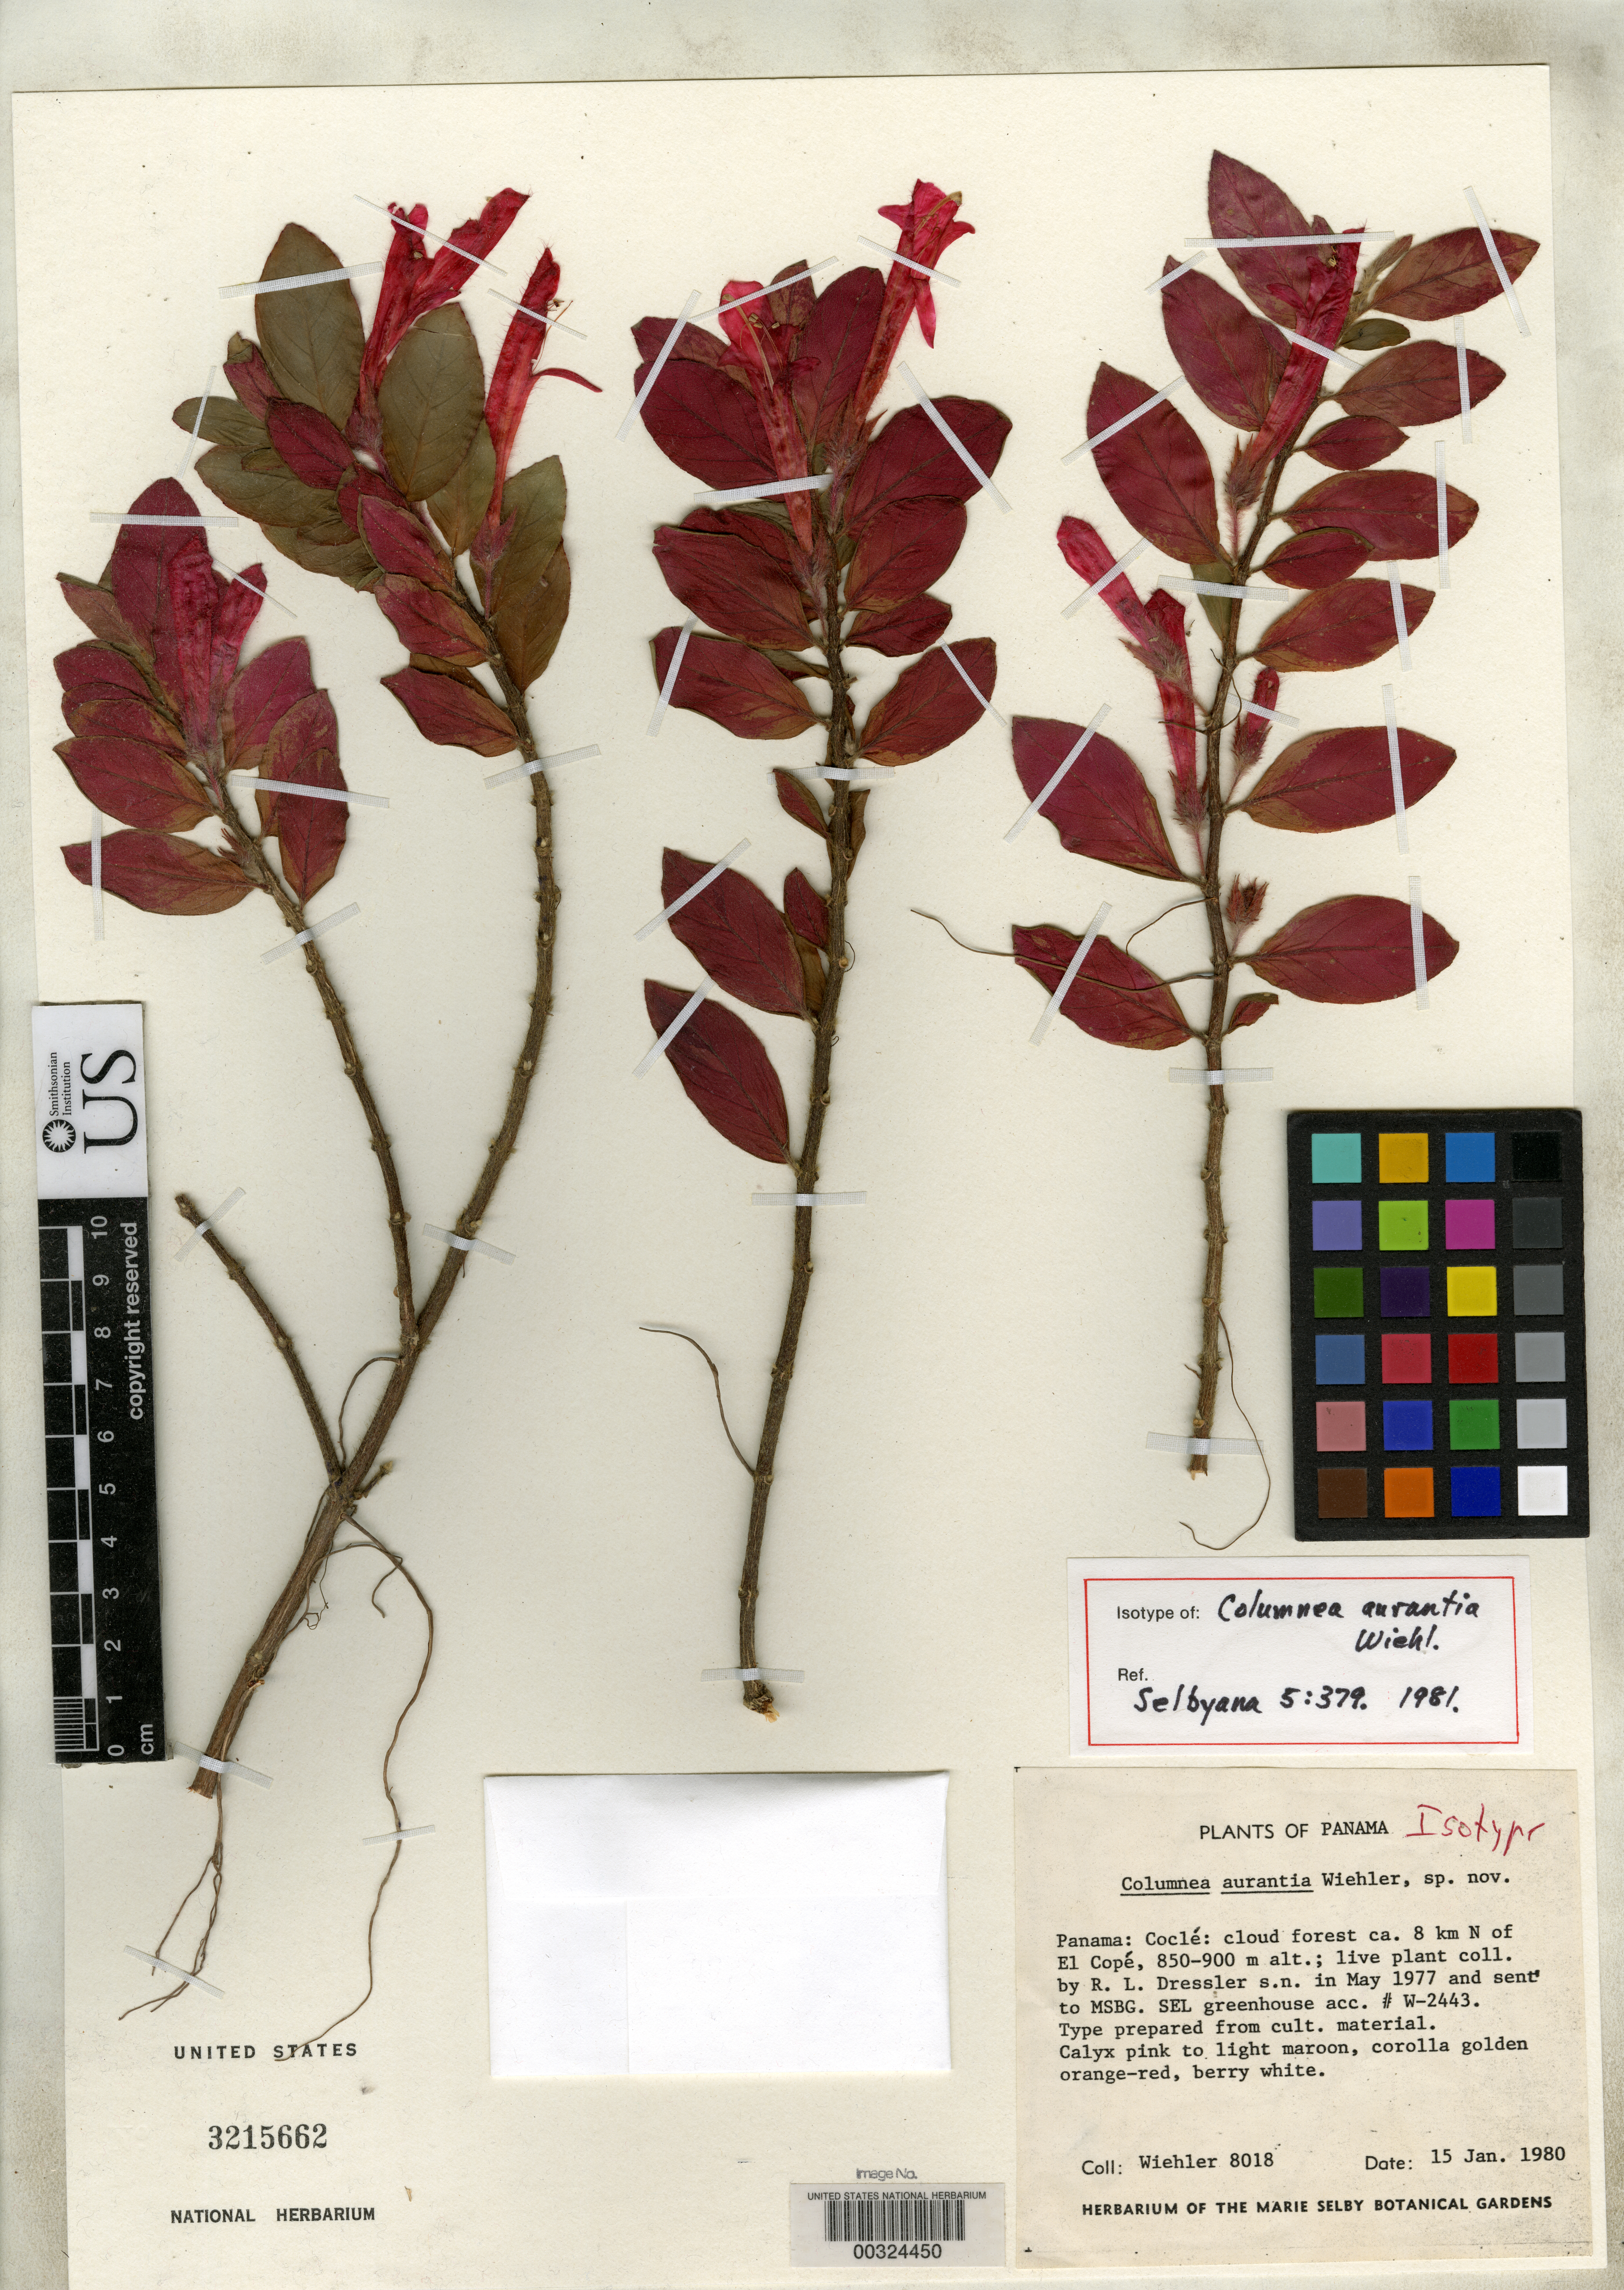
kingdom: Plantae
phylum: Tracheophyta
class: Magnoliopsida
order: Lamiales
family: Gesneriaceae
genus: Columnea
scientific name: Columnea aurantia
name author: Wiehler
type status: Isotype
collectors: H. J. Wiehler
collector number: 8018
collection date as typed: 15 Jan 1980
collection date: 1980-01-15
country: Panama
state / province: Coclé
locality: Cloud forest ca. 8 km N of el Cope.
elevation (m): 850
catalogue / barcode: US 3215662